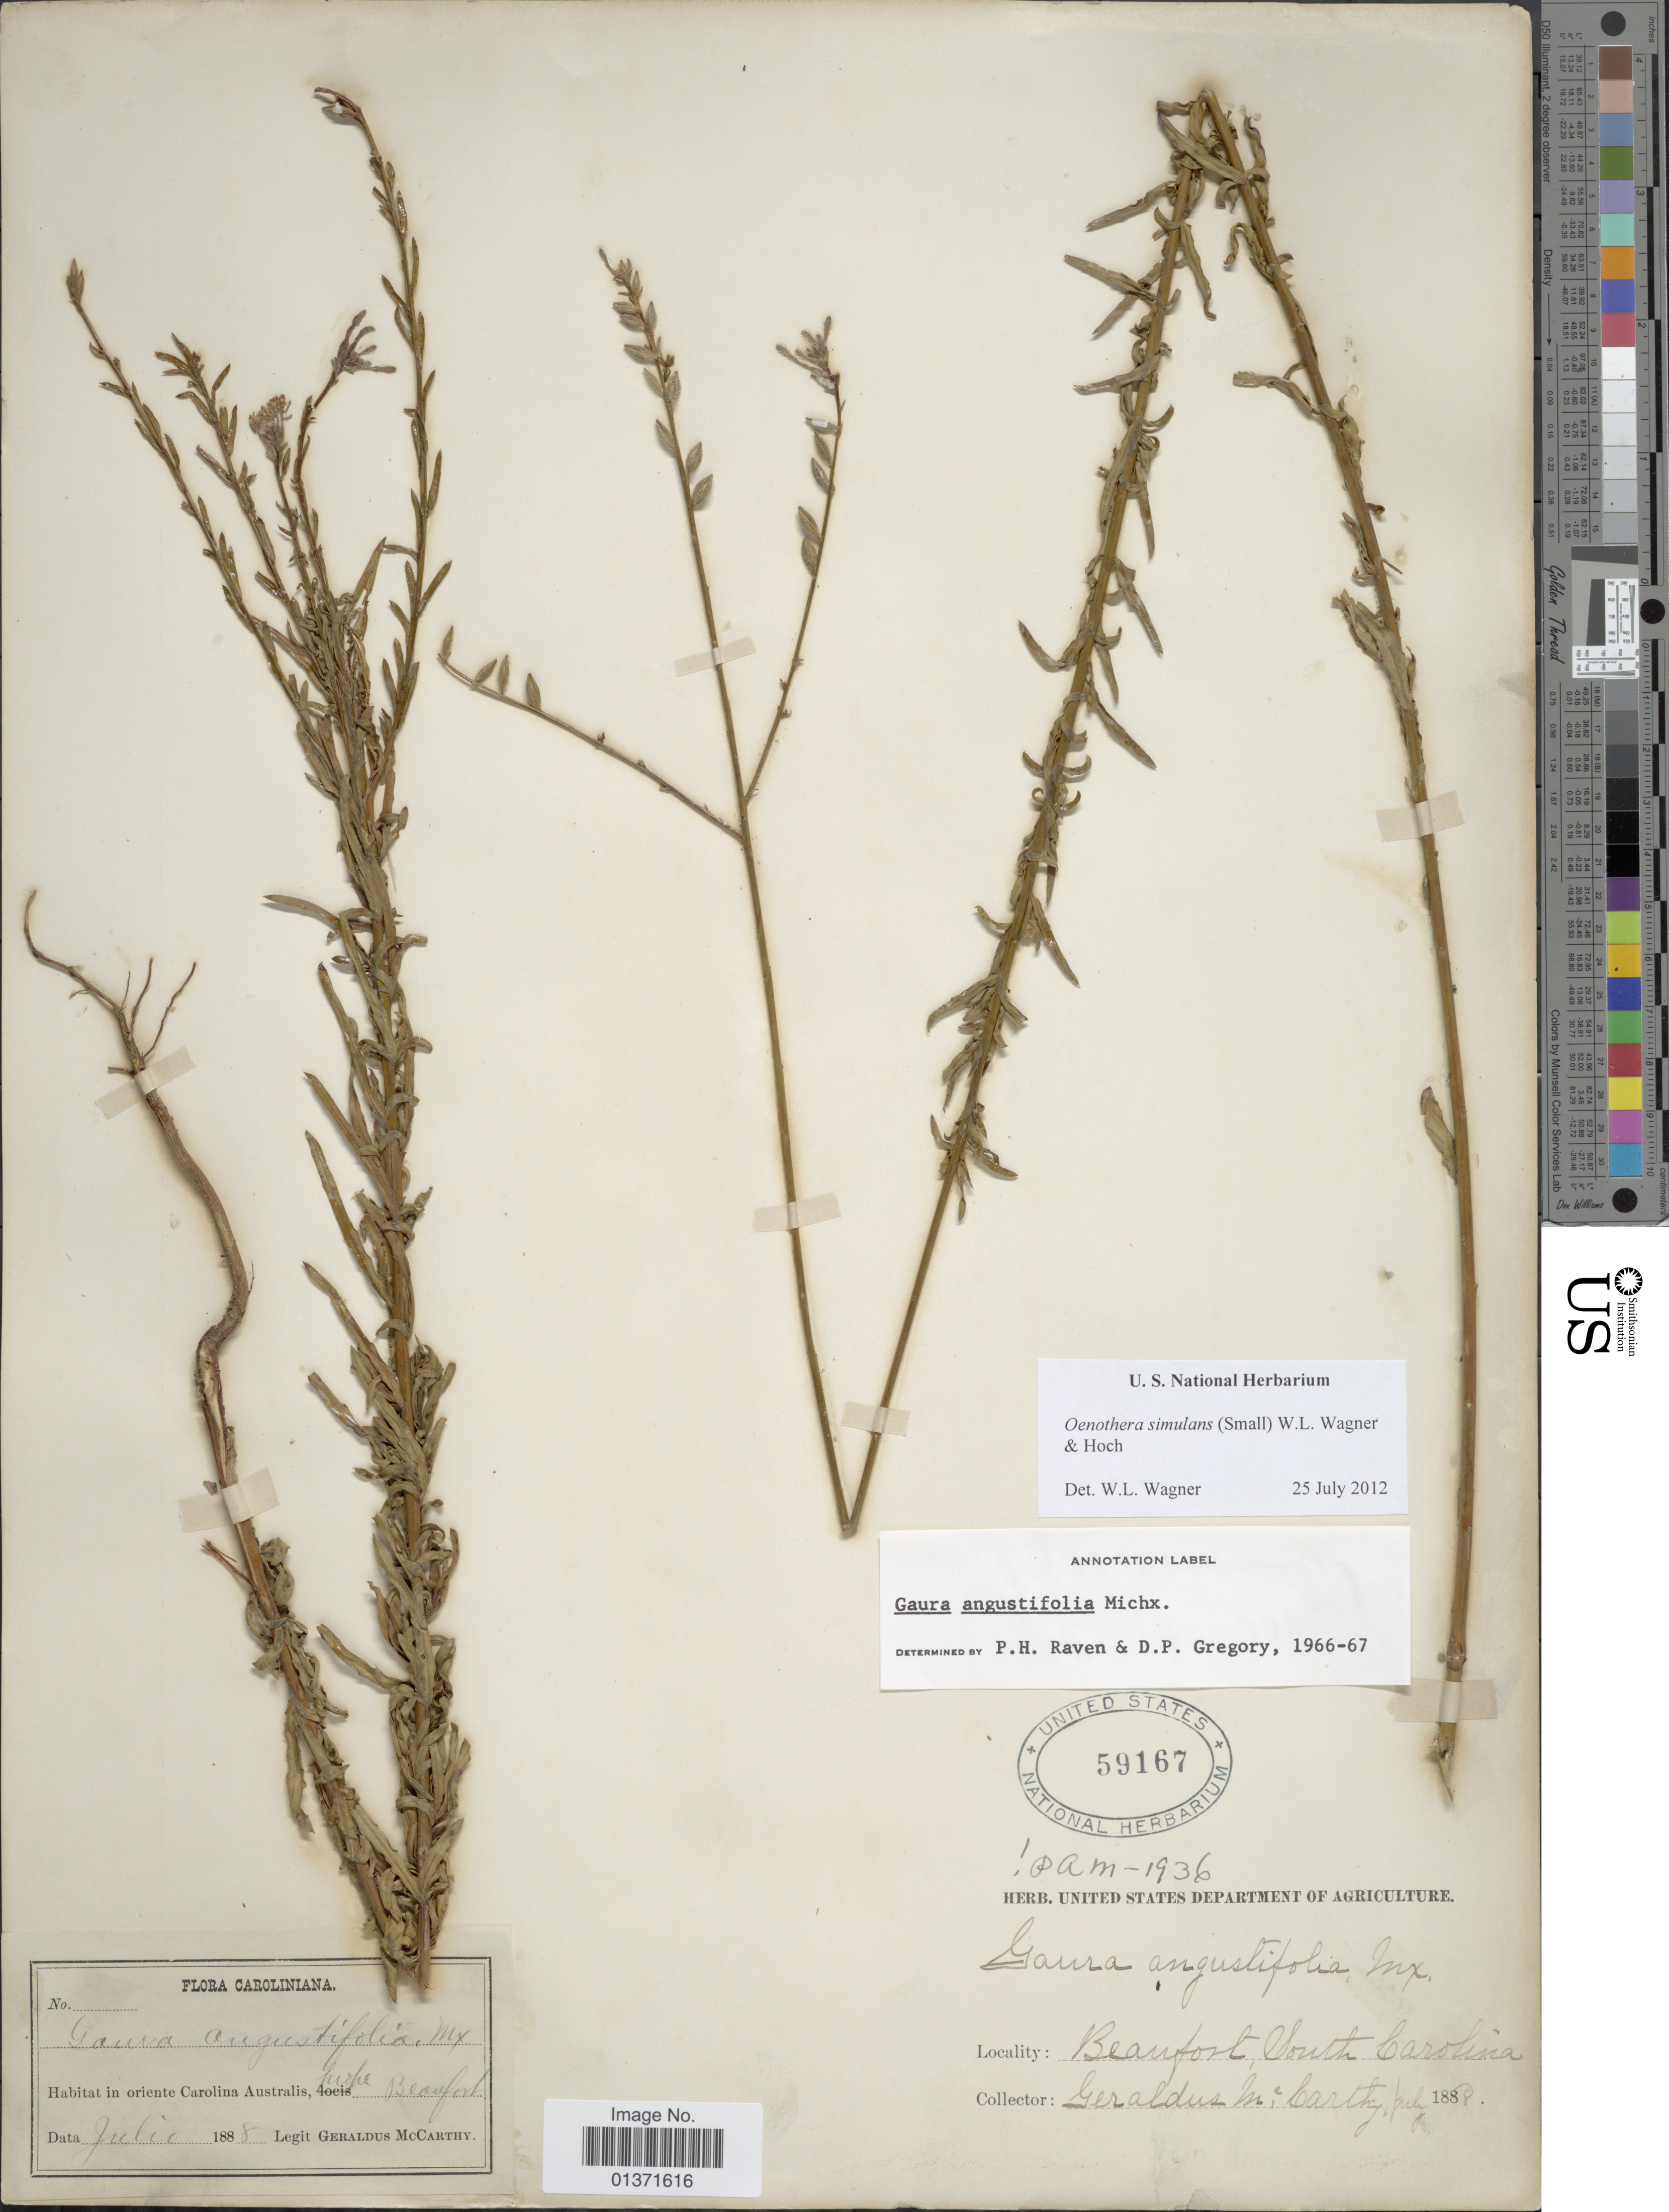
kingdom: Plantae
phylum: Tracheophyta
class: Magnoliopsida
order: Myrtales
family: Onagraceae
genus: Oenothera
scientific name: Oenothera simulans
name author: Michx.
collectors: M. McCarthy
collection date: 1888-07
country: United States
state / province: South Carolina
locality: Oriente Carolina Australis, Beaufort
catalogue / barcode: US 59167